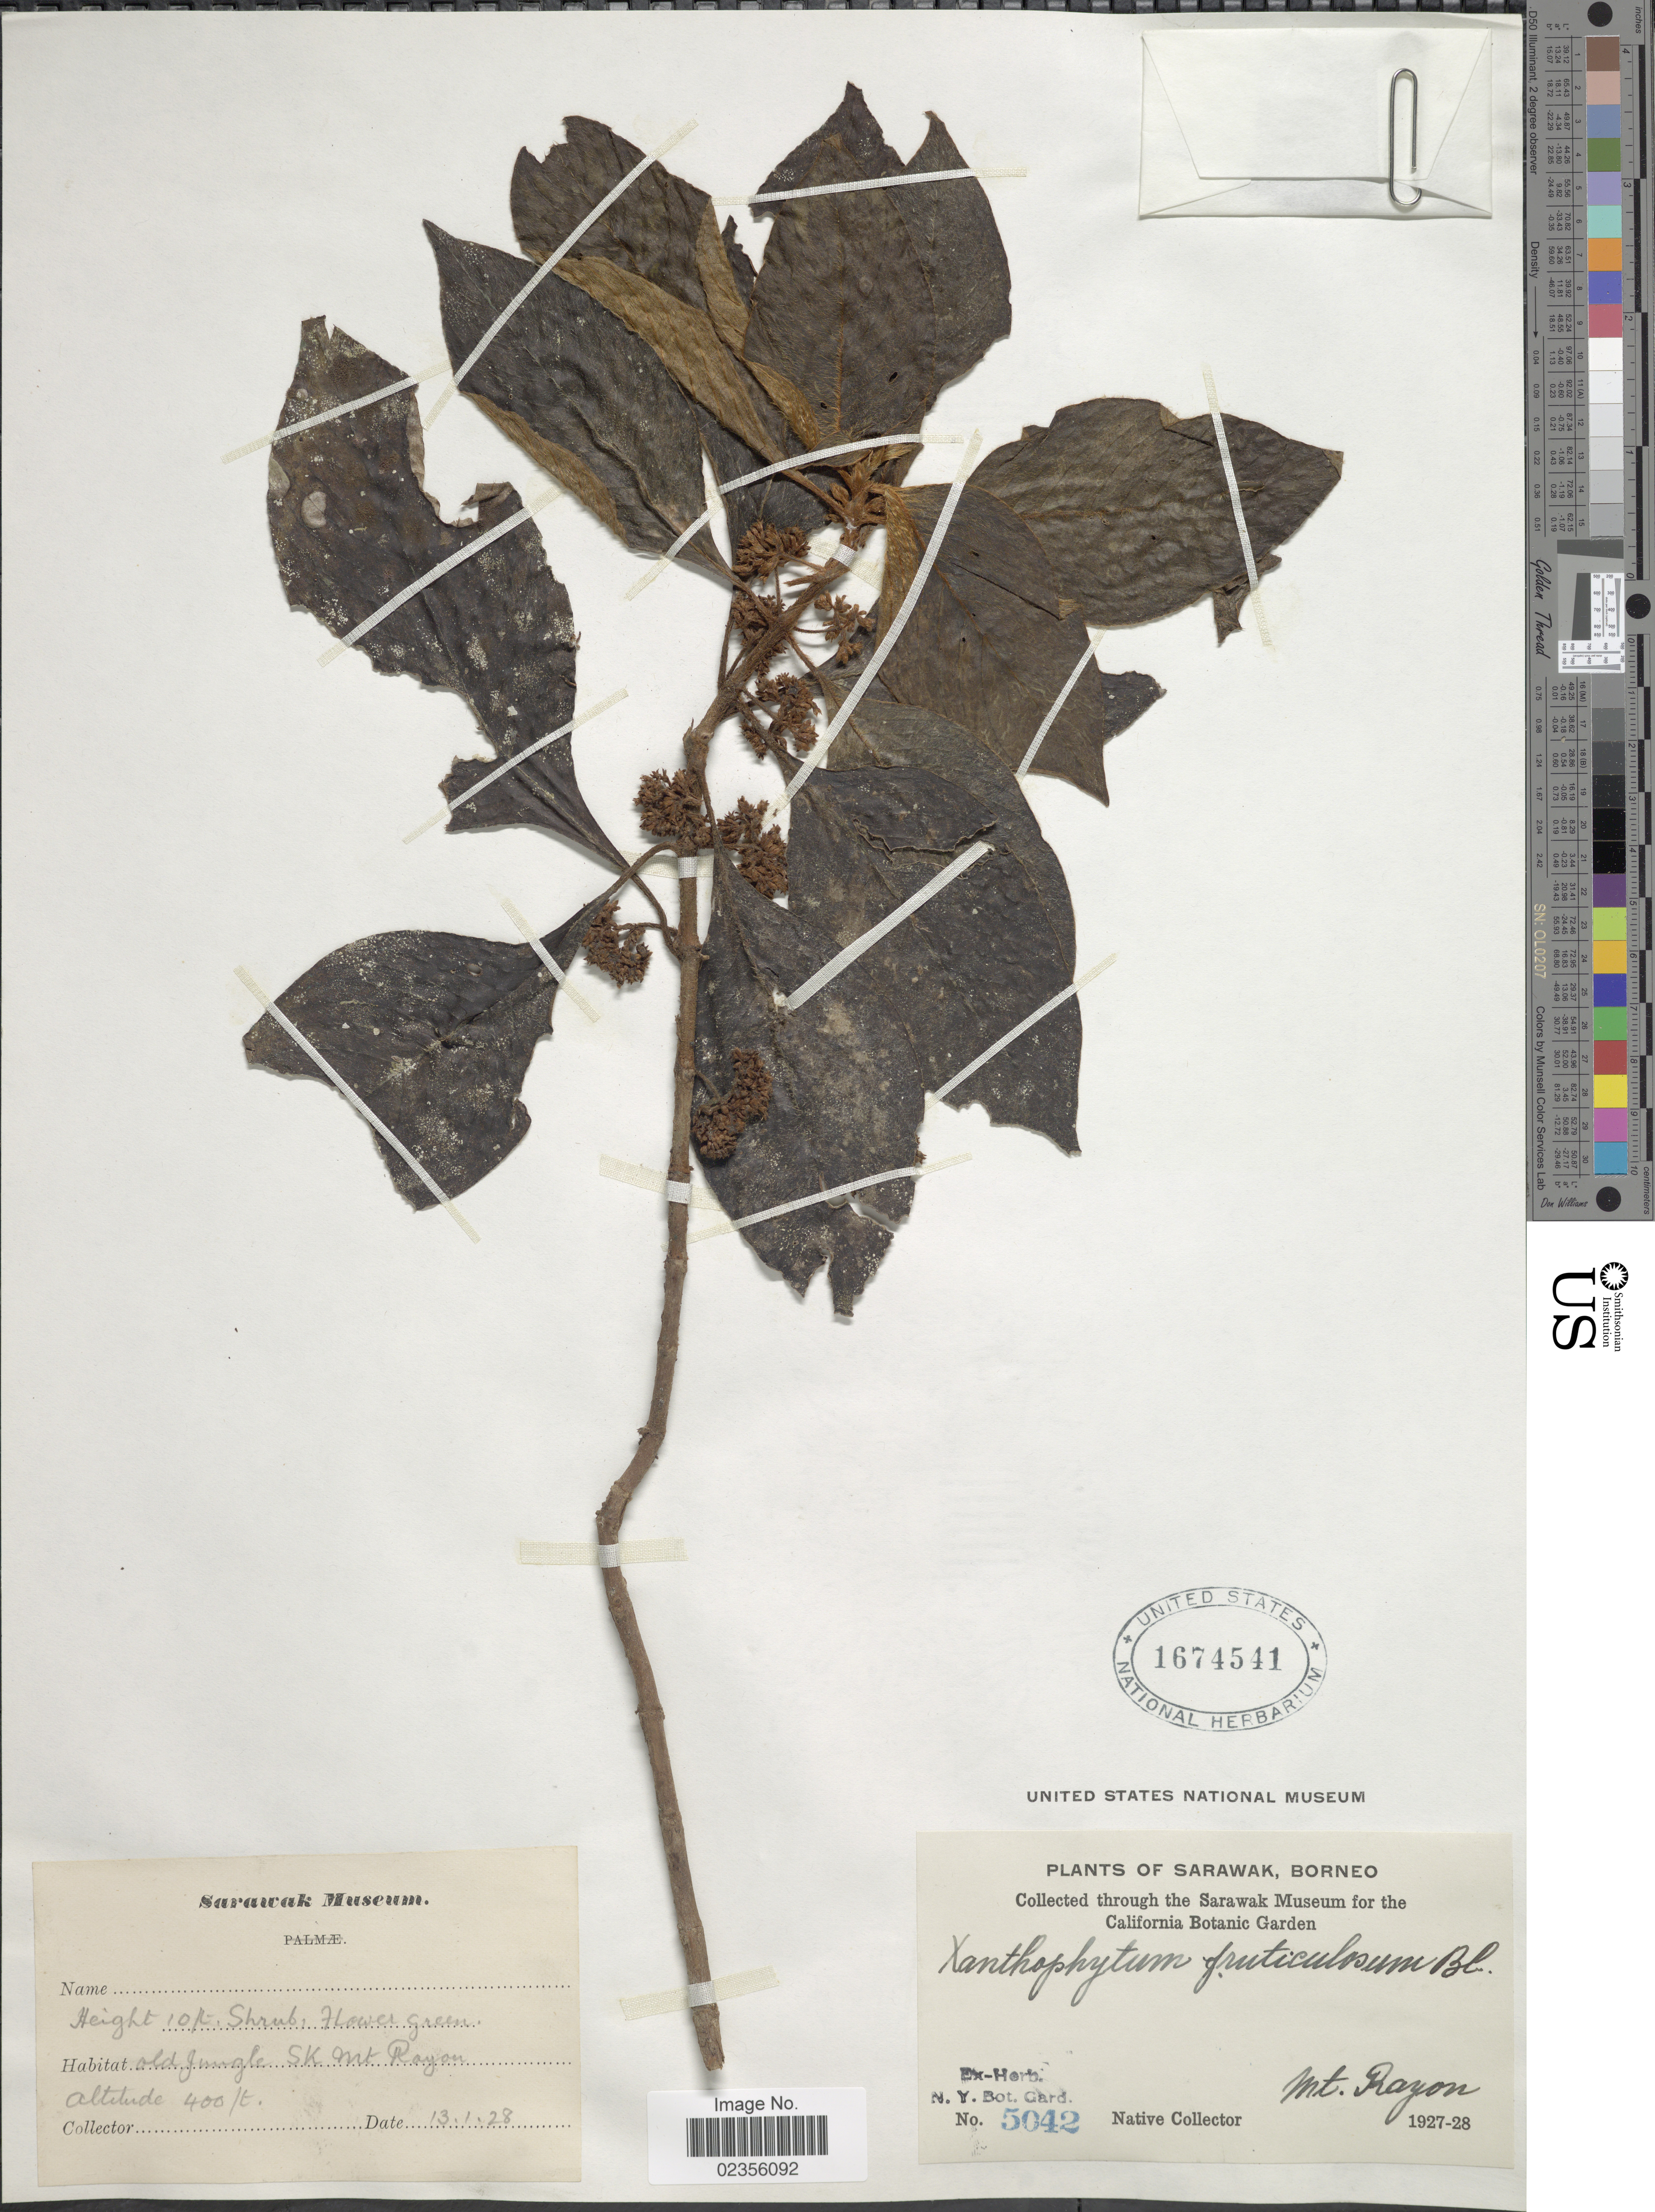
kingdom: Plantae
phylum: Tracheophyta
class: Magnoliopsida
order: Gentianales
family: Rubiaceae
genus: Xanthophytum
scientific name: Xanthophytum fruticulosum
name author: Reinw. ex Blume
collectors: Native collector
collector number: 5042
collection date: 1928-01-13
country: Malaysia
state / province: Sarawak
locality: Borneo. Old Jungle SK Mt. Rayon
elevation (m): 122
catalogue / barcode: US 1674541